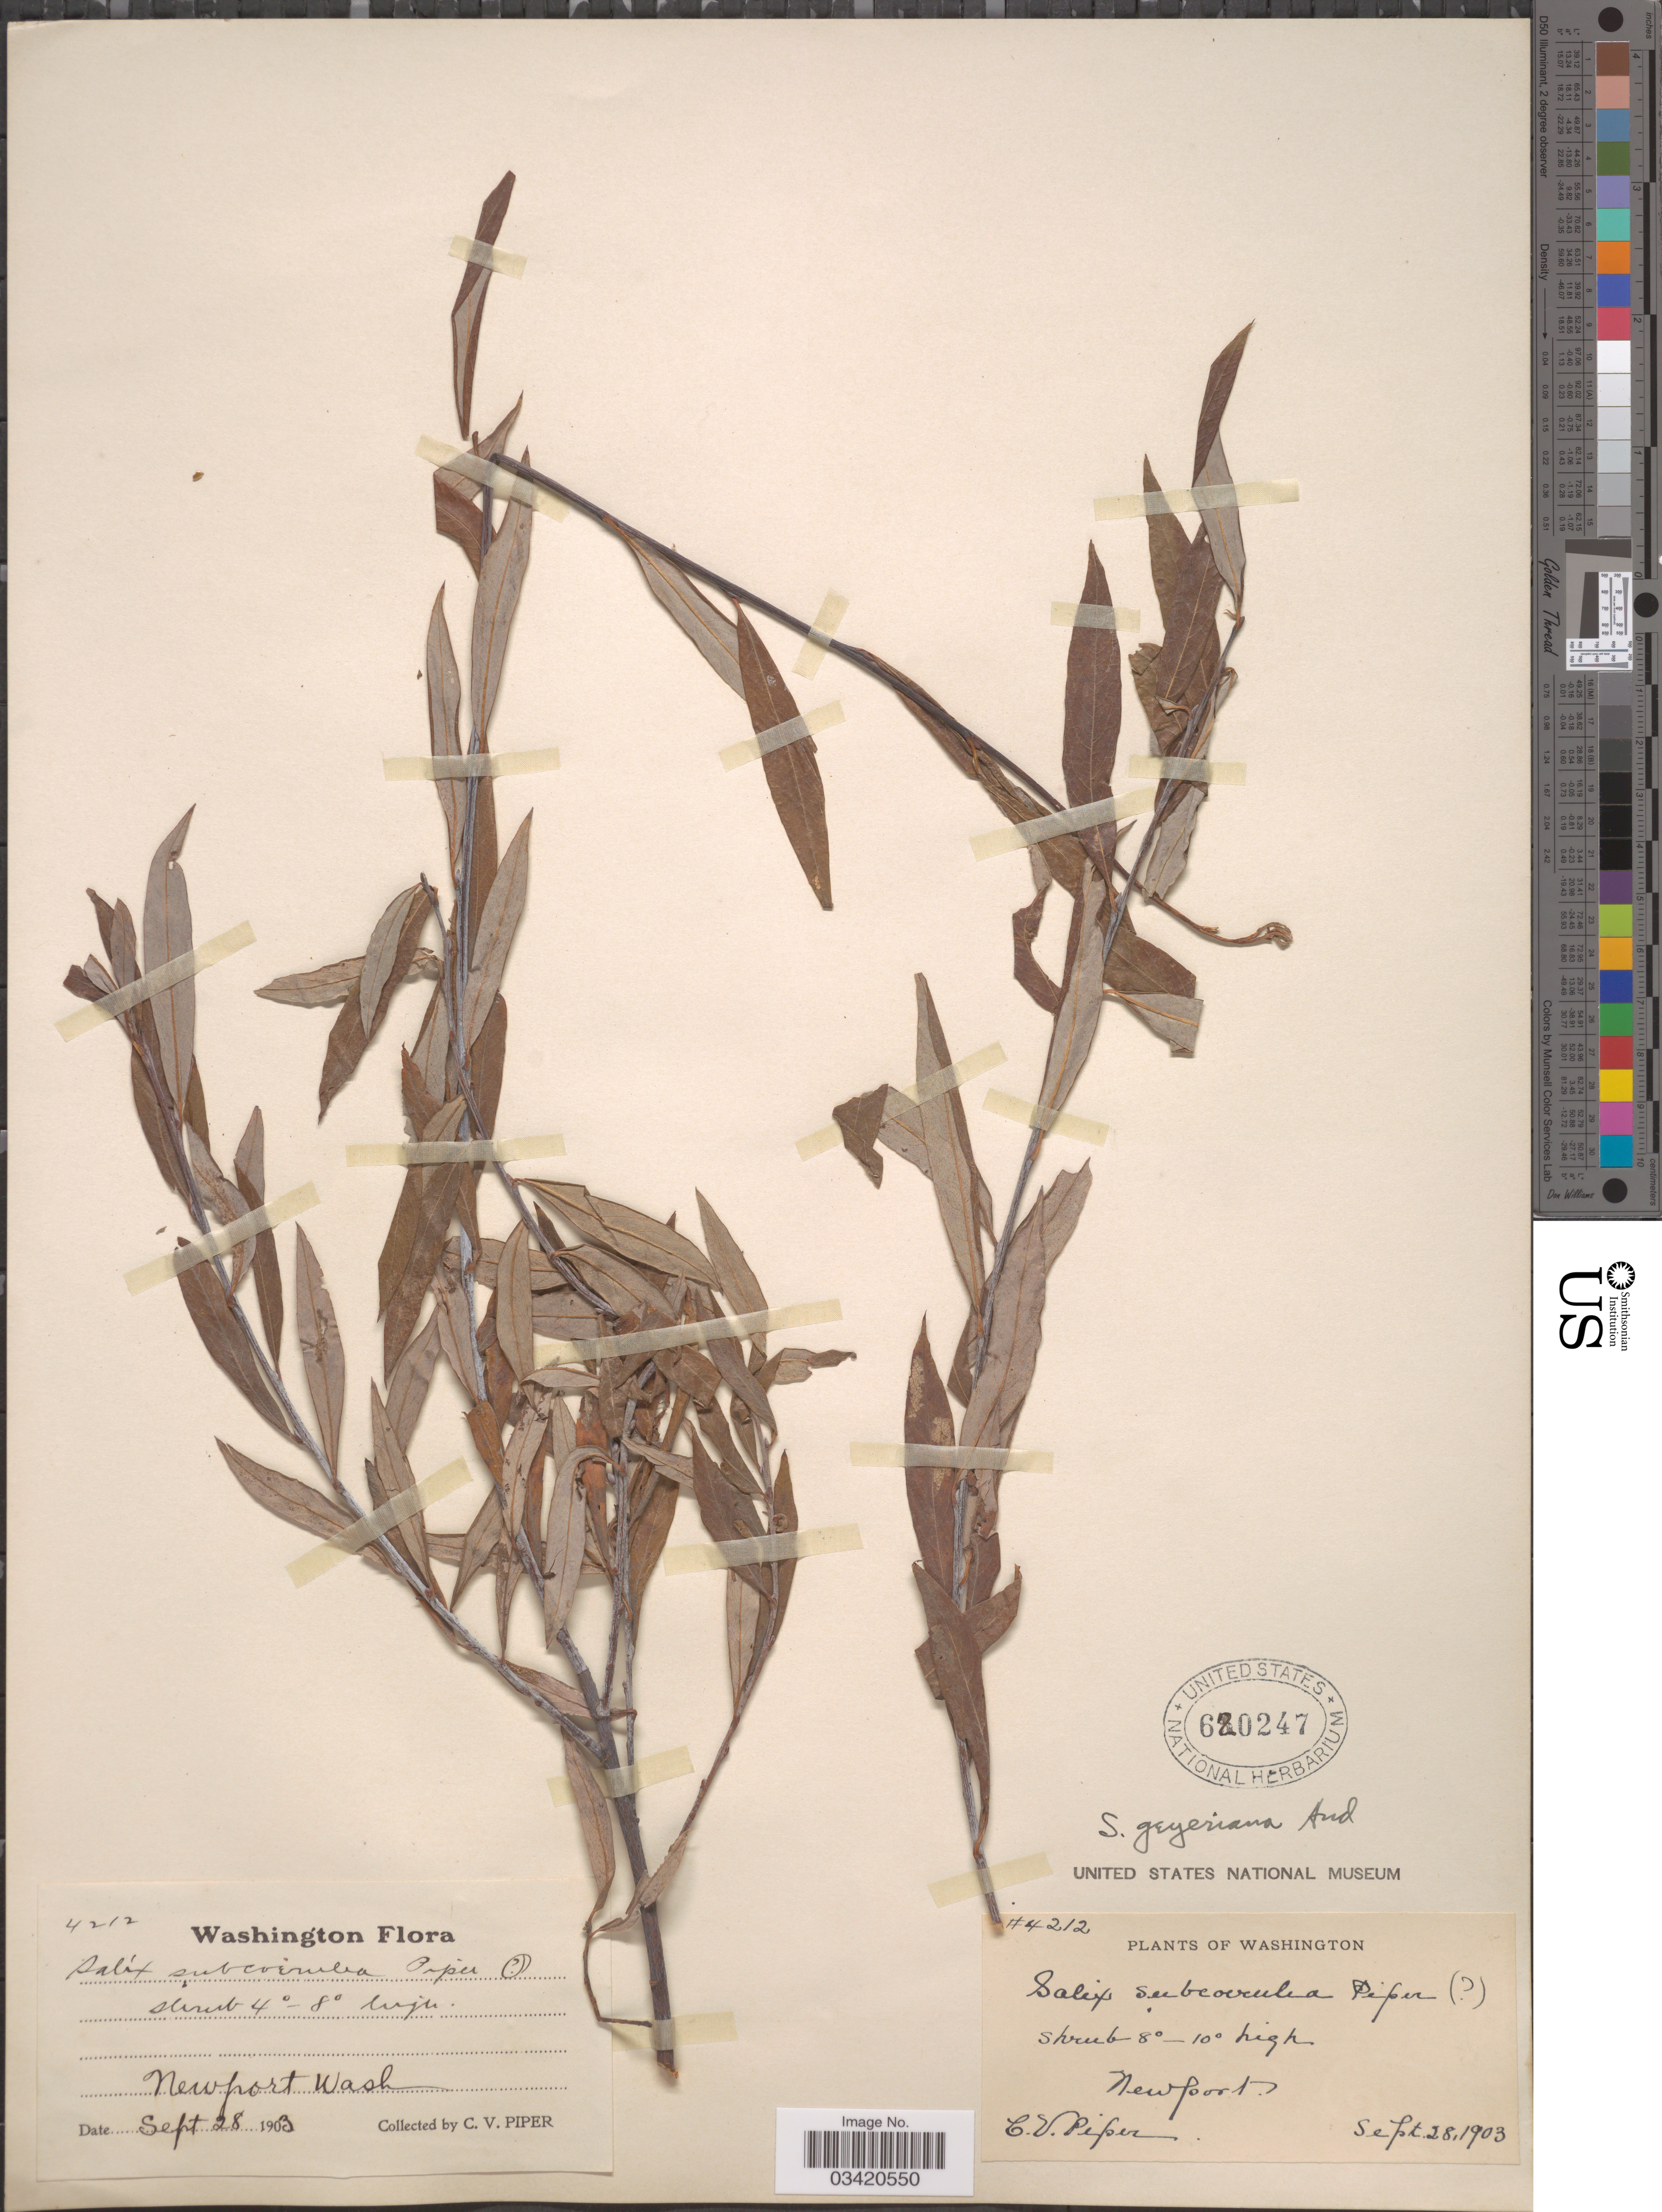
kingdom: Plantae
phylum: Tracheophyta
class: Magnoliopsida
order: Malpighiales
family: Salicaceae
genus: Salix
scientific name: Salix geyeriana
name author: Andersson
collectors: C. V. Piper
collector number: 4212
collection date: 1903-09-28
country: United States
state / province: Washington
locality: Newport Wash.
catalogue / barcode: US 620247